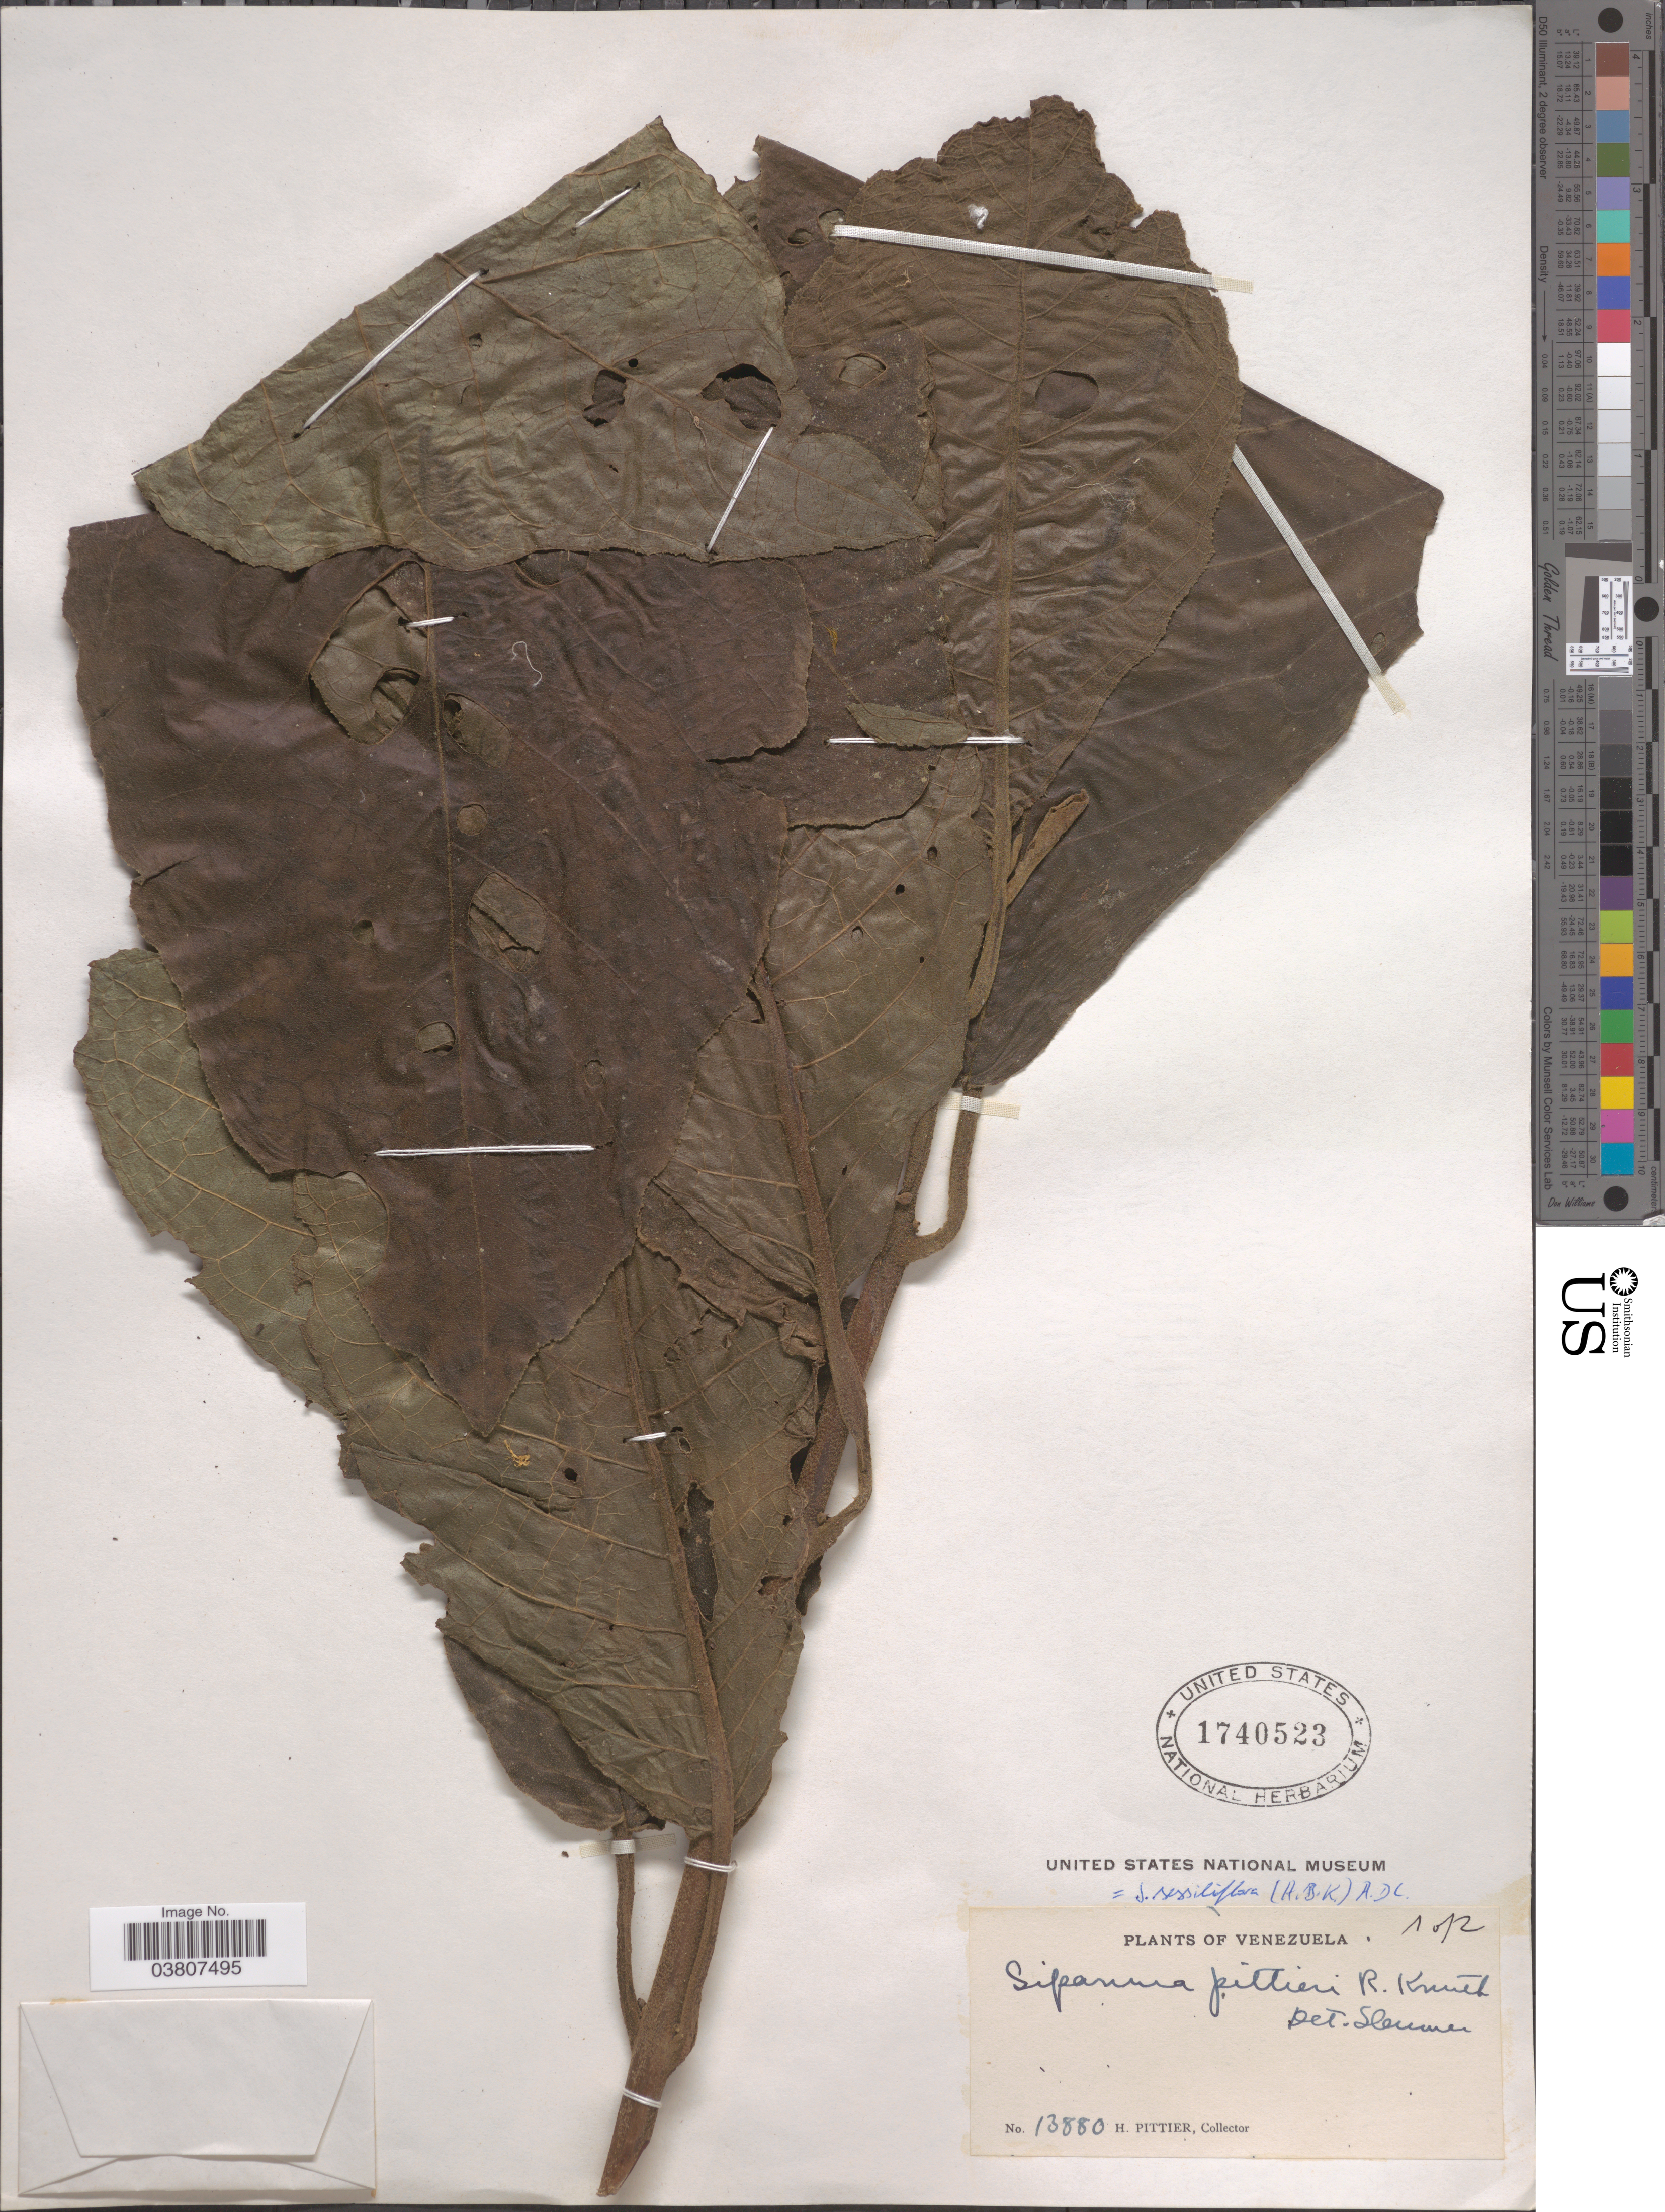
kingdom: Plantae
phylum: Tracheophyta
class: Magnoliopsida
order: Laurales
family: Siparunaceae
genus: Siparuna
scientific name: Siparuna sessiliflora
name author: (Kunth) A. DC.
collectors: H. F. Pittier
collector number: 13880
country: Venezuela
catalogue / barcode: US 1740523